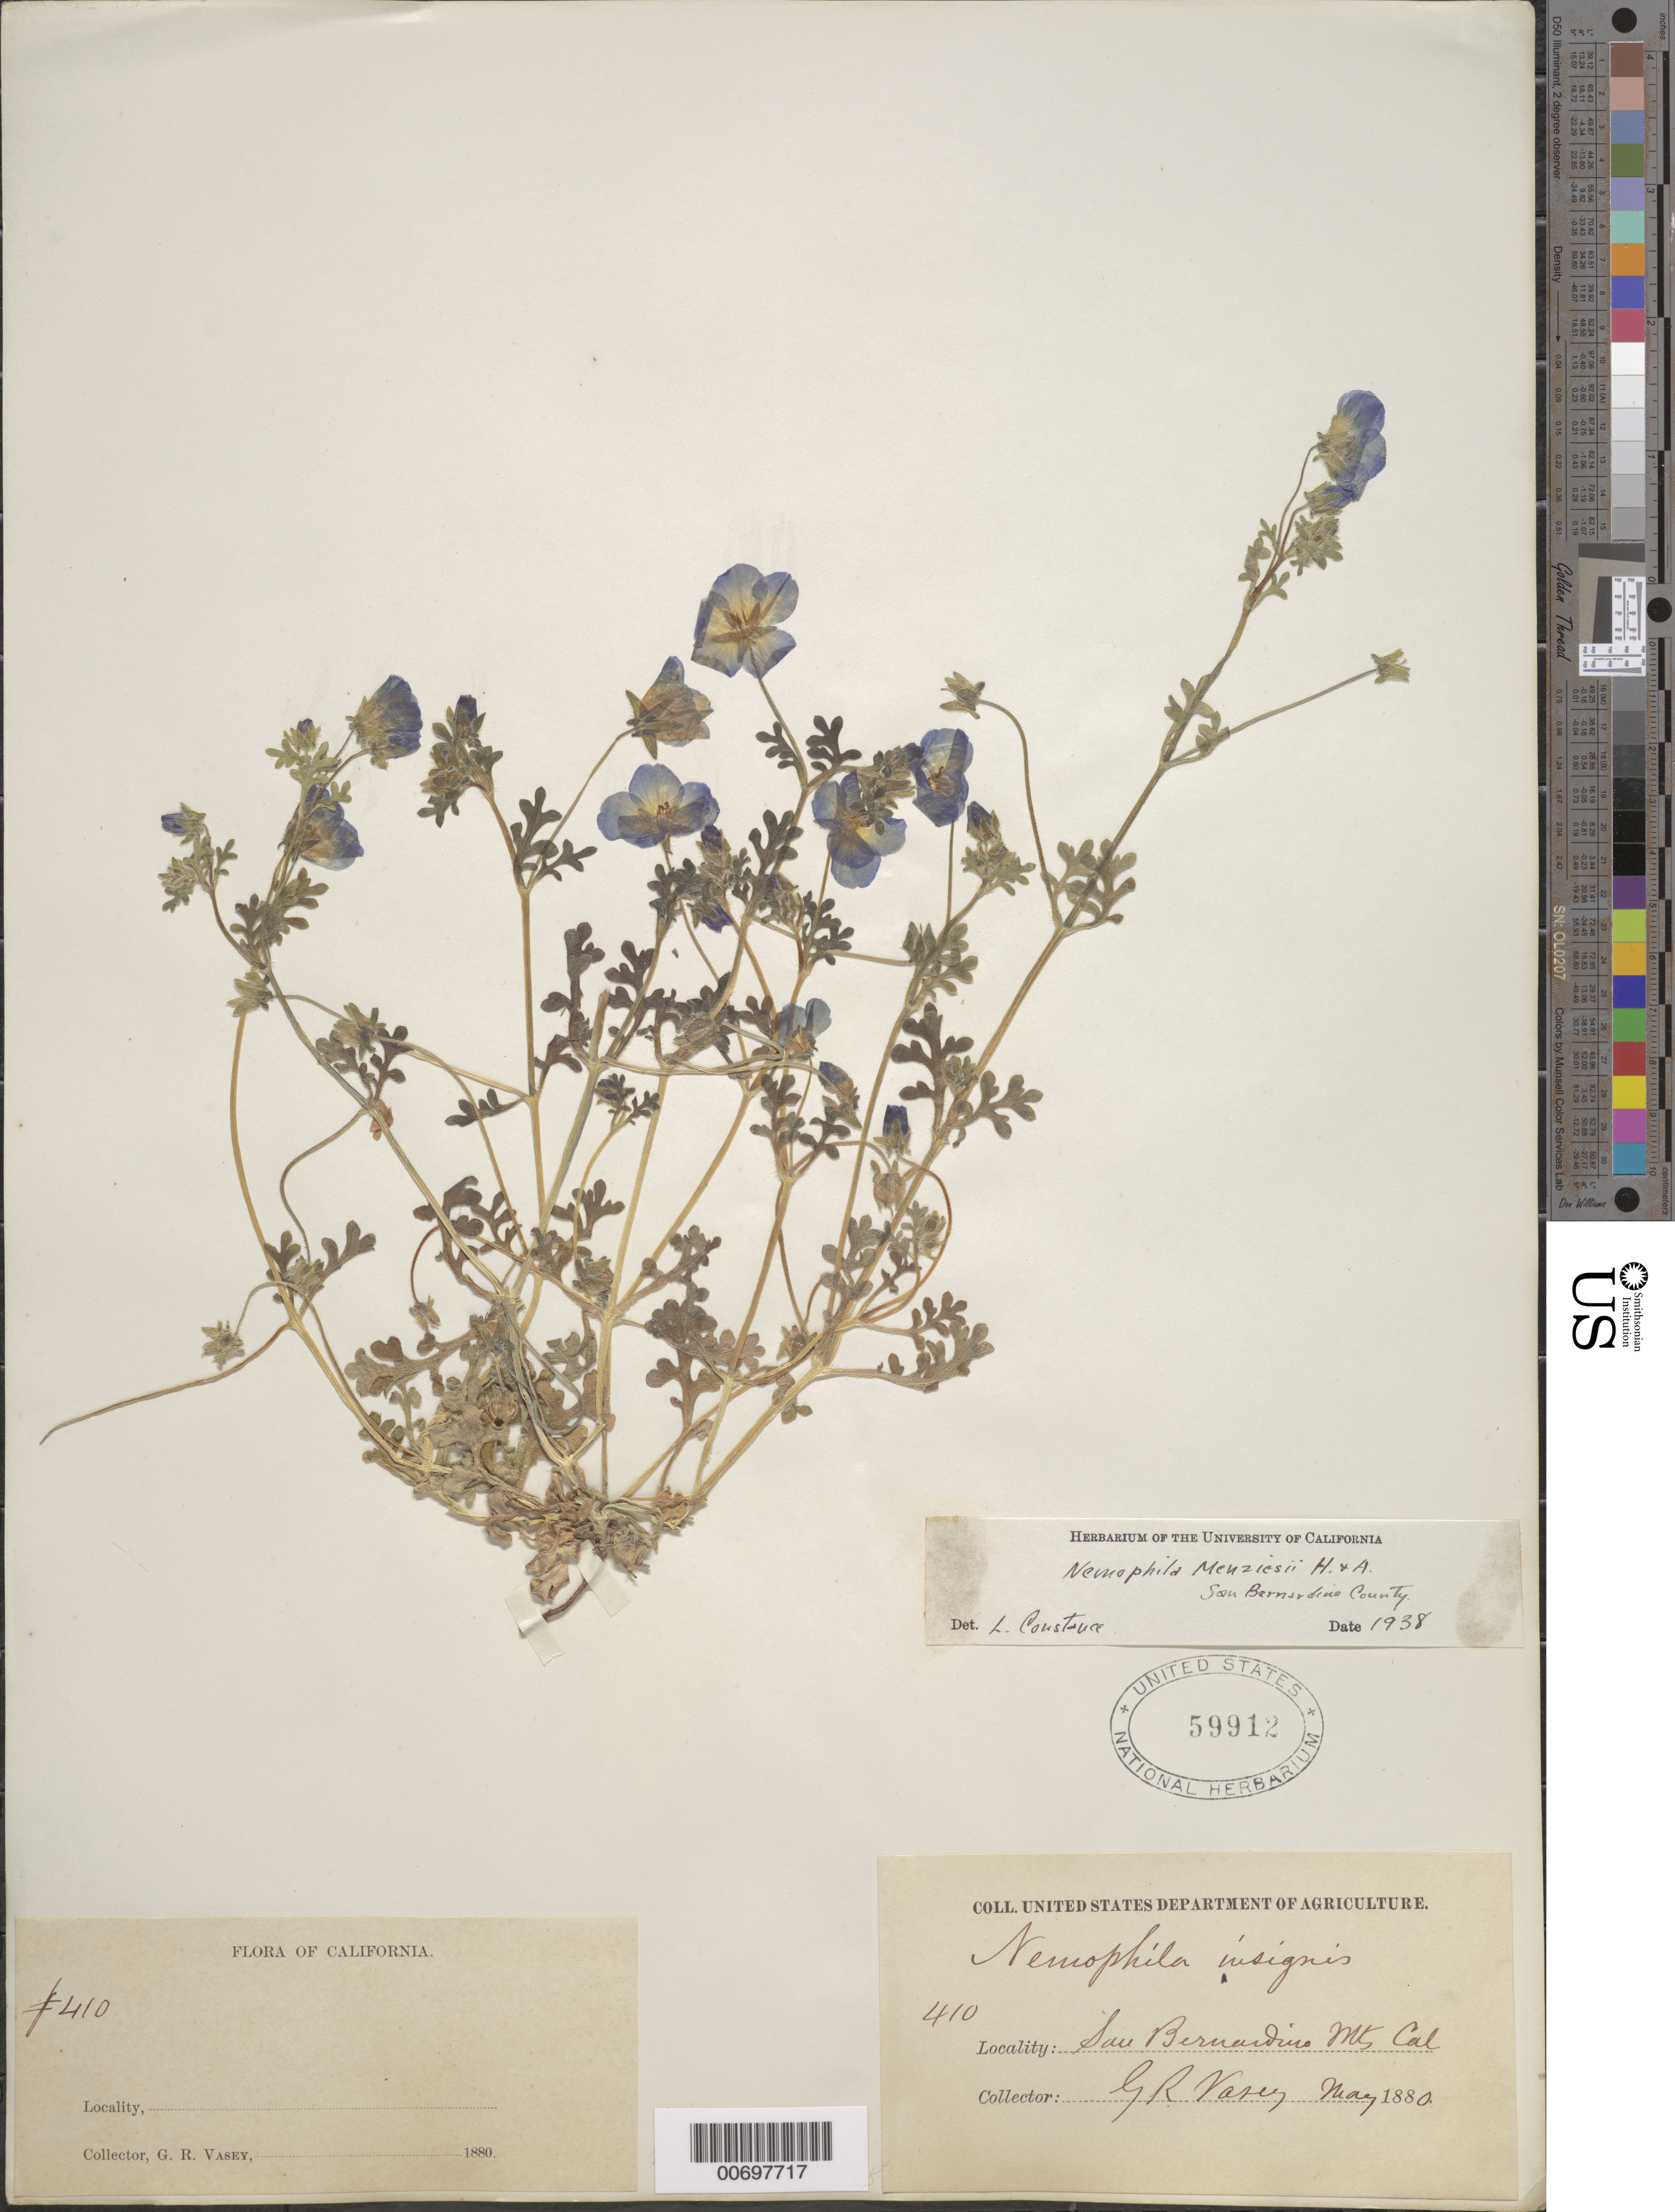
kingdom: Plantae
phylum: Tracheophyta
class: Magnoliopsida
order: Boraginales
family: Hydrophyllaceae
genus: Nemophila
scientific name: Nemophila menziesii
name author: Hook. & Arn.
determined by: Constance, L., (UC), University of California Berkeley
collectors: G. R. Vasey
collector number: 410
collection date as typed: May 1880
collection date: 1880-05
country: United States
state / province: California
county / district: San Bernardino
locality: San Bernardino Mts.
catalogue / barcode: US 59912